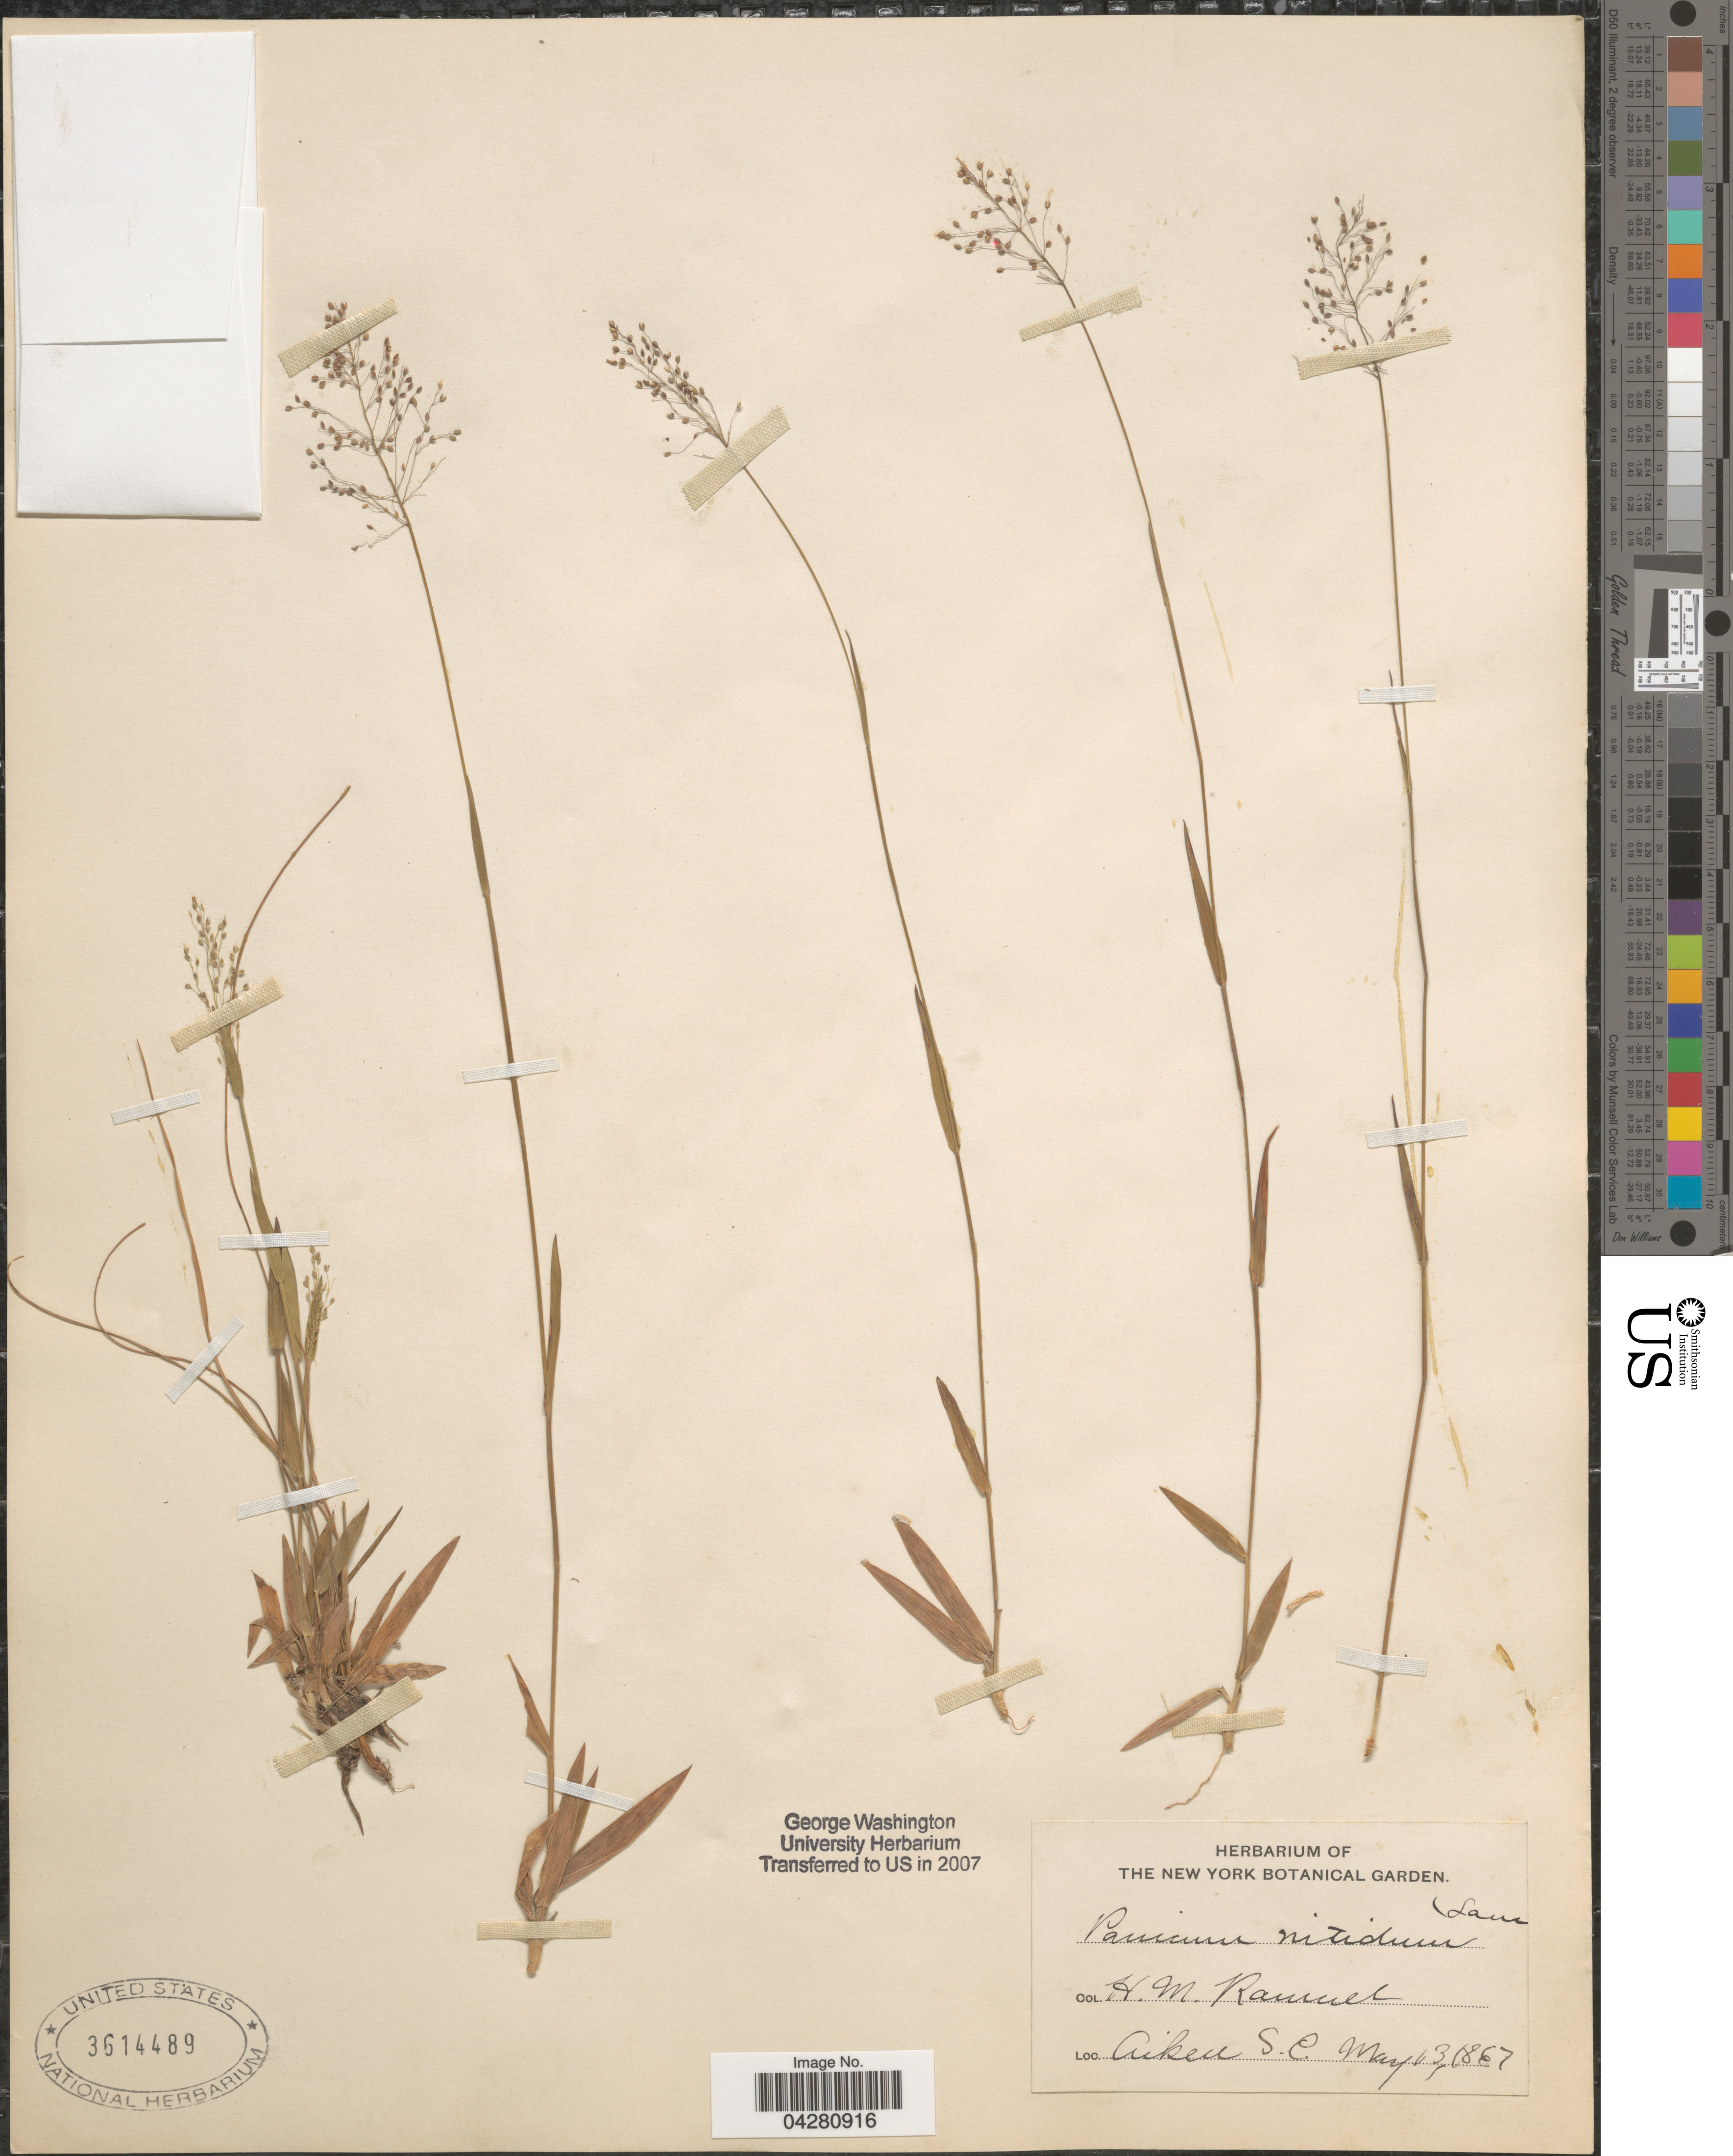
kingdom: Plantae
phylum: Tracheophyta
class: Liliopsida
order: Poales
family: Poaceae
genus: Dichanthelium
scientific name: Dichanthelium dichotomum var. dichotomum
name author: (L.) Gould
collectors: H. Ravenel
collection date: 1867-05-13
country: United States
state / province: South Carolina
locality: Aiken.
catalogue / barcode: US 3614489